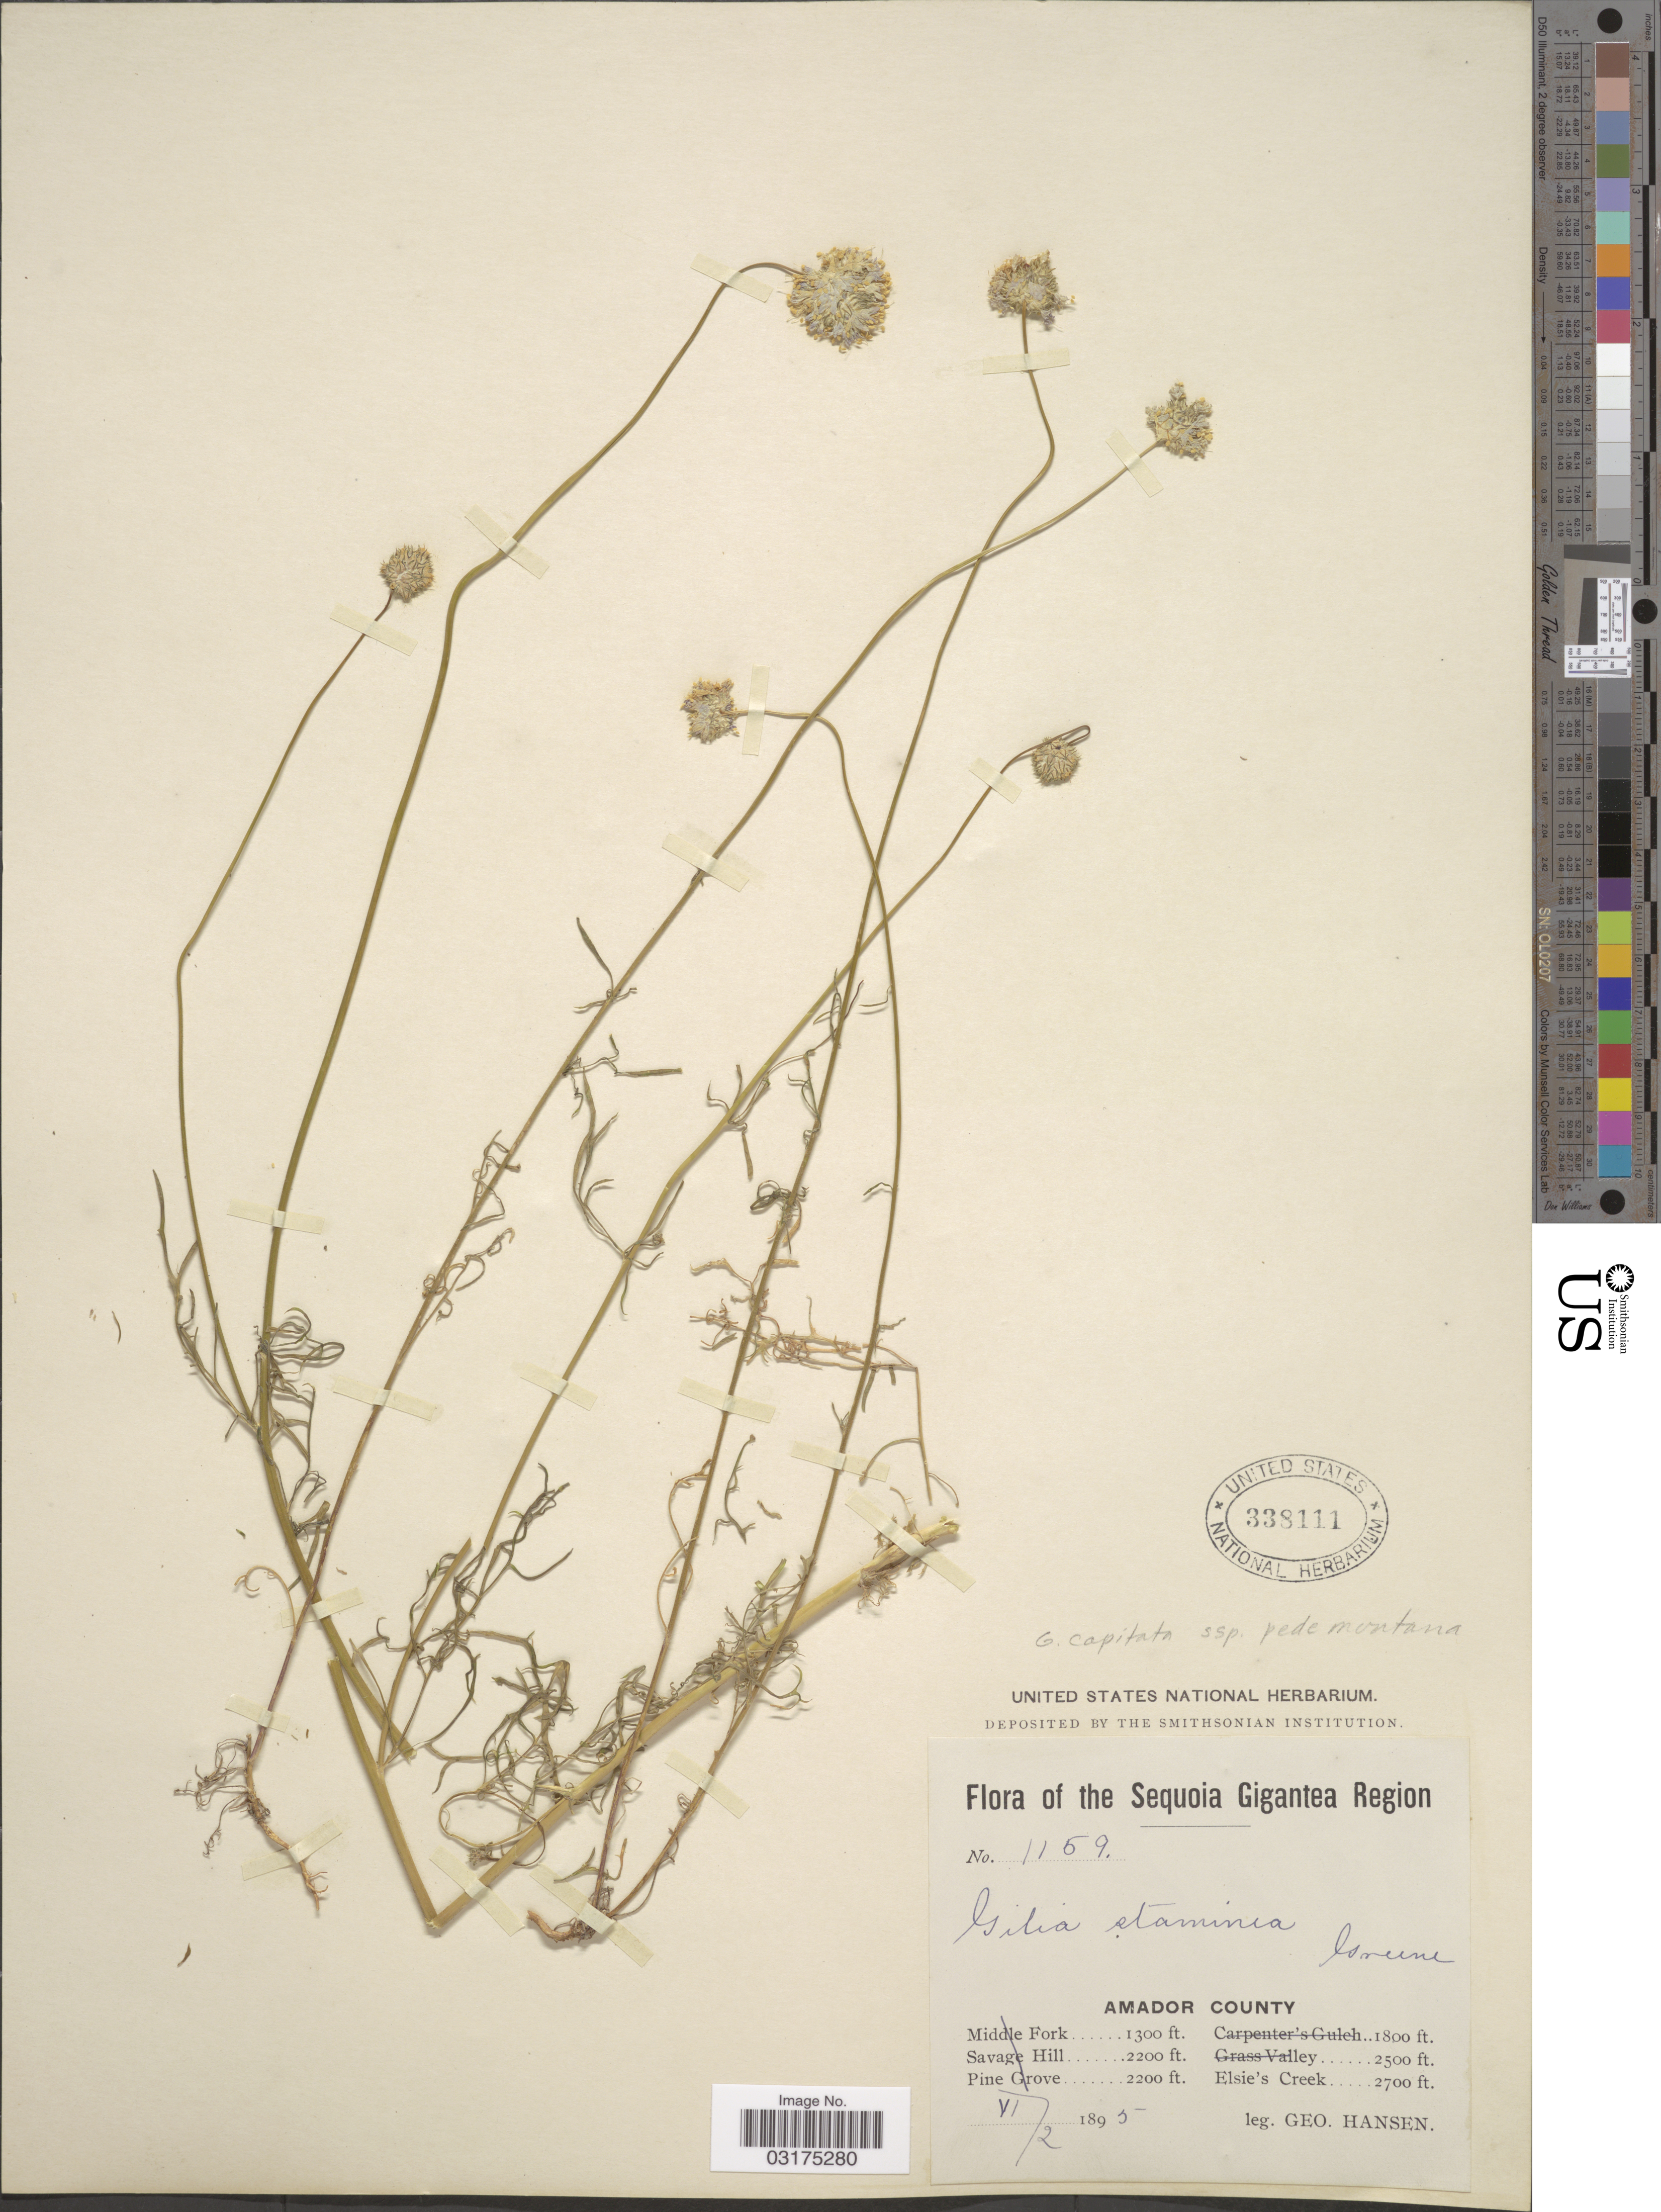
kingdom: Plantae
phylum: Tracheophyta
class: Magnoliopsida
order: Ericales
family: Polemoniaceae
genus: Gilia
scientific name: Gilia capitata subsp. pedemontana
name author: V.E. Grant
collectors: G. Hansen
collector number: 1159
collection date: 1895-06-02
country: United States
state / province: California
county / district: Amador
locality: The Sequoia Gigantea Region, Amador County, Elie's Creek.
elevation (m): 823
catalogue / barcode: US 338111